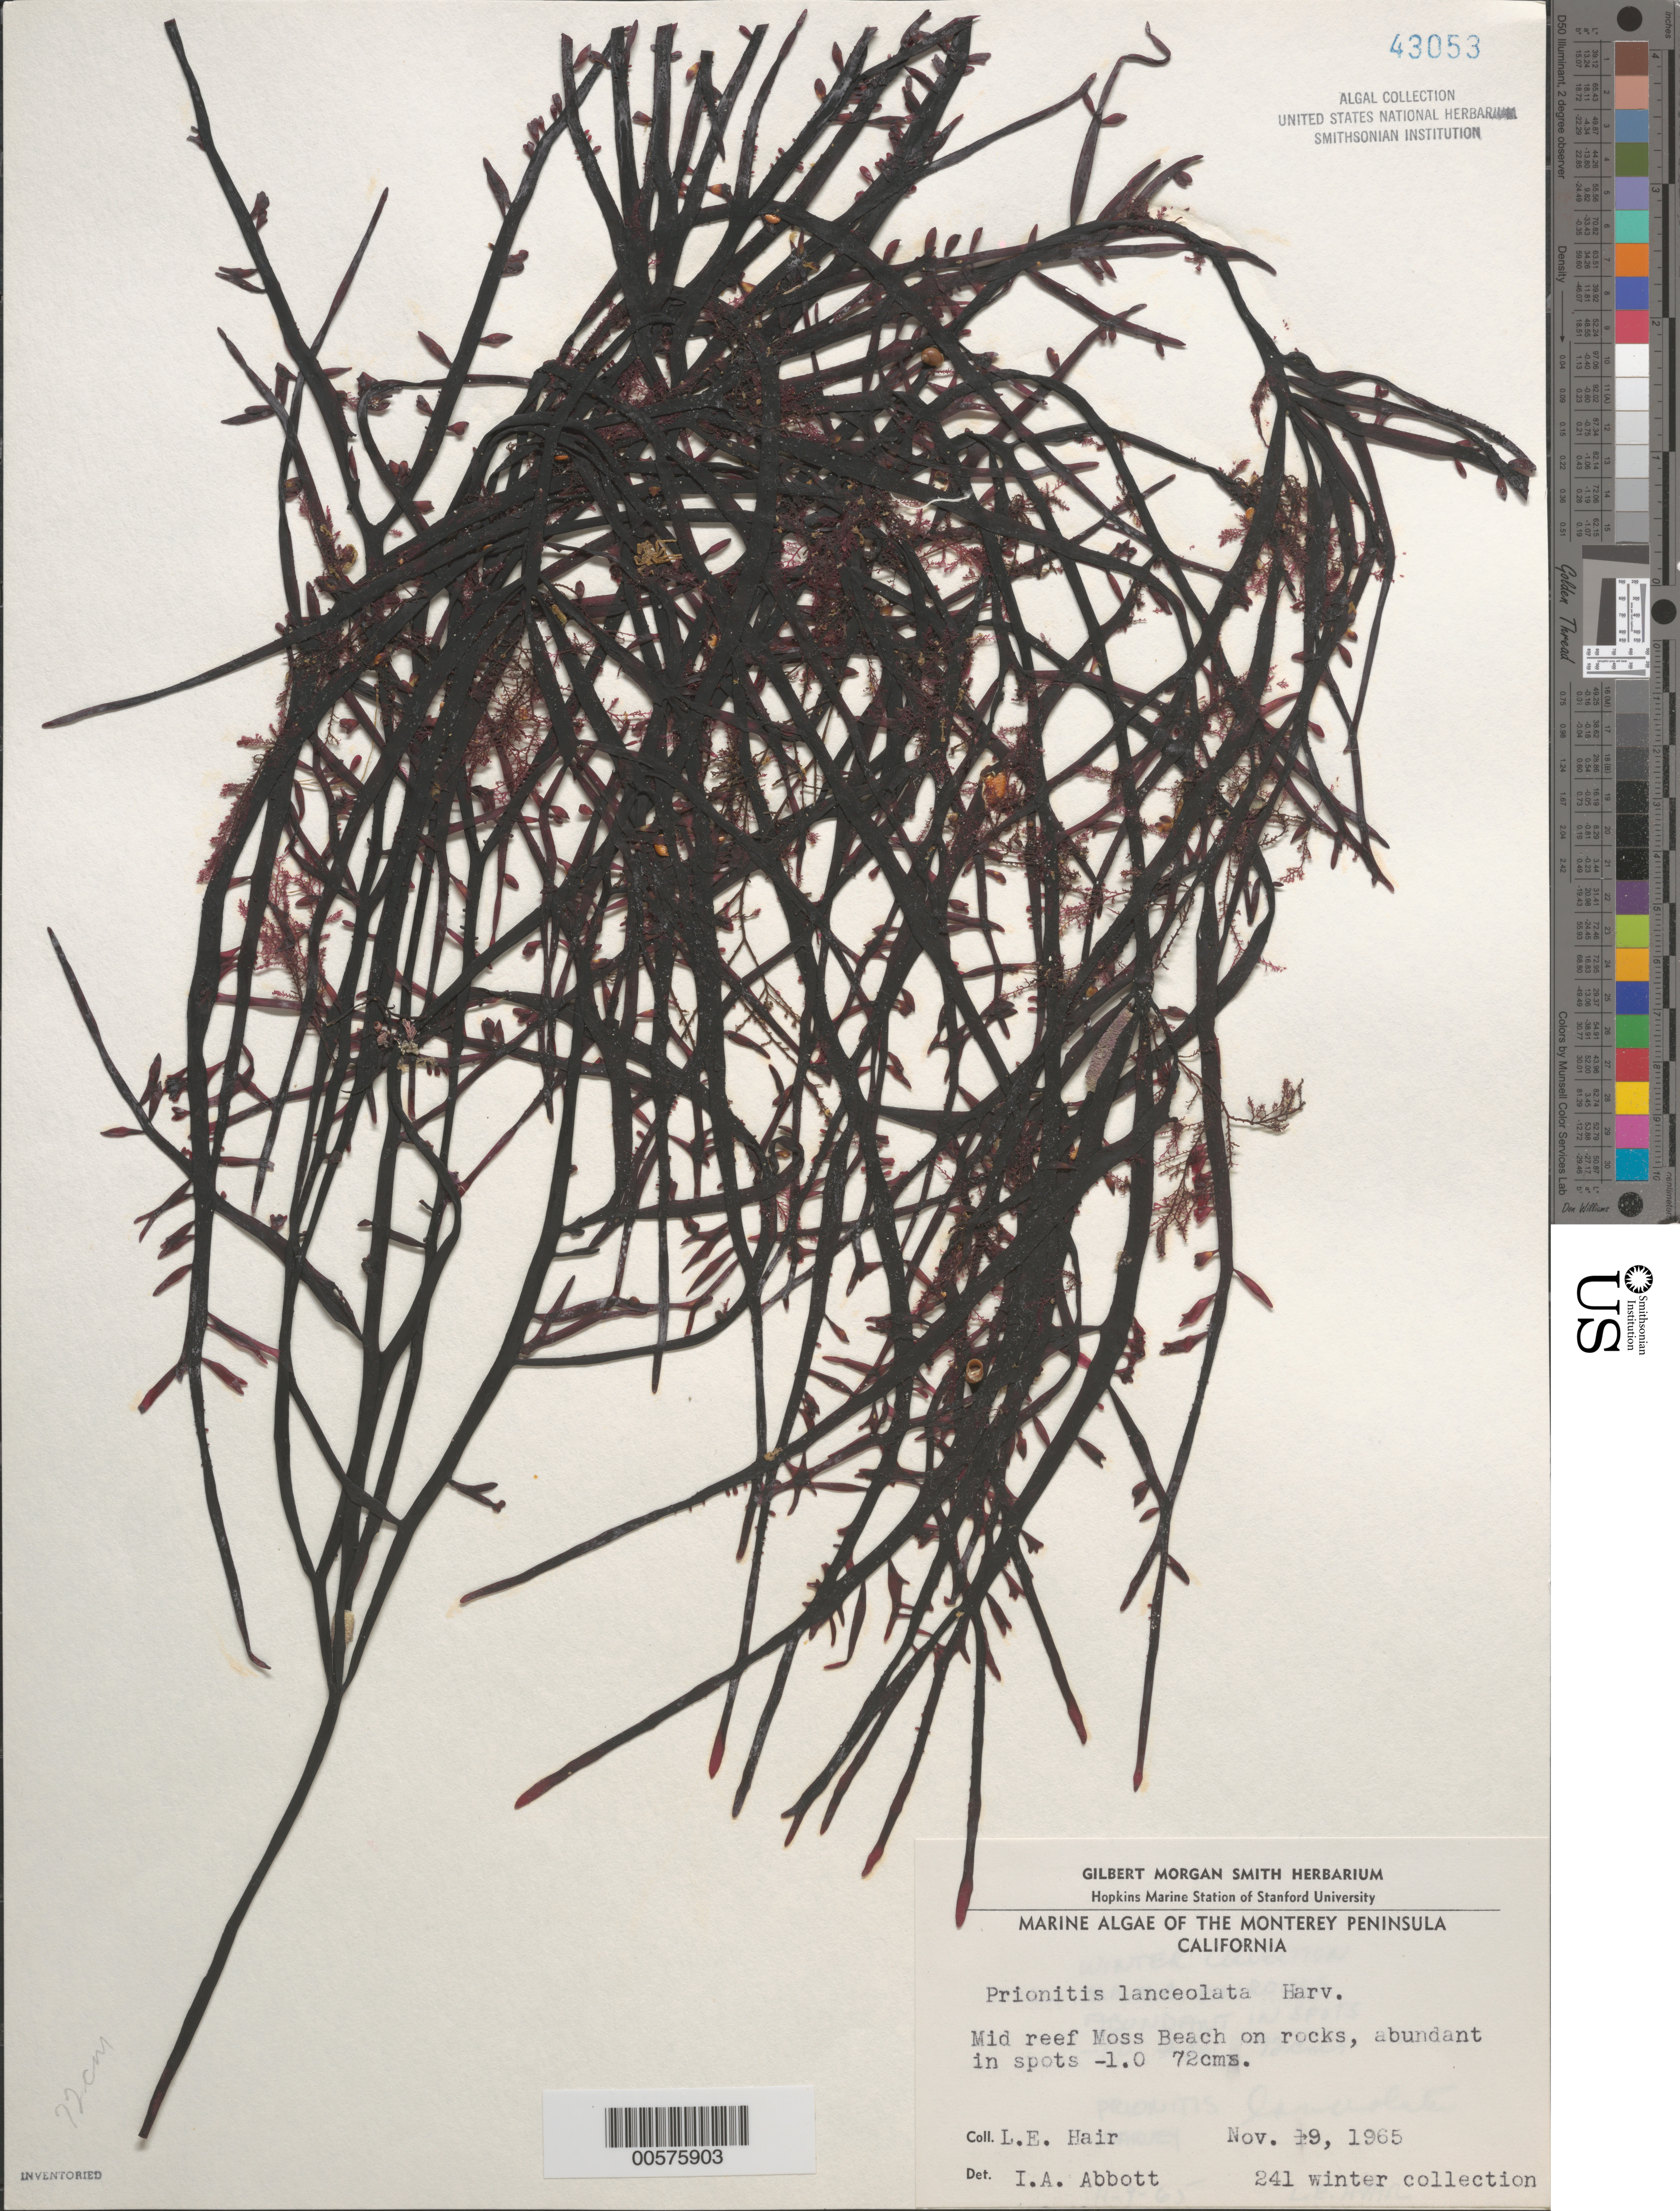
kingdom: Plantae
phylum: Rhodophyta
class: Florideophyceae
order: Cryptonemiales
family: Cryptonemiaceae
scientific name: Prionitis lanceolata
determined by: Abbott, Isabella A.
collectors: L. Hair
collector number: Leh 241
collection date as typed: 09 Nov 1965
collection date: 1965-11-09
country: United States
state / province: California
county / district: Monterey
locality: Middle Reef of Moss Beach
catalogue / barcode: US 43053